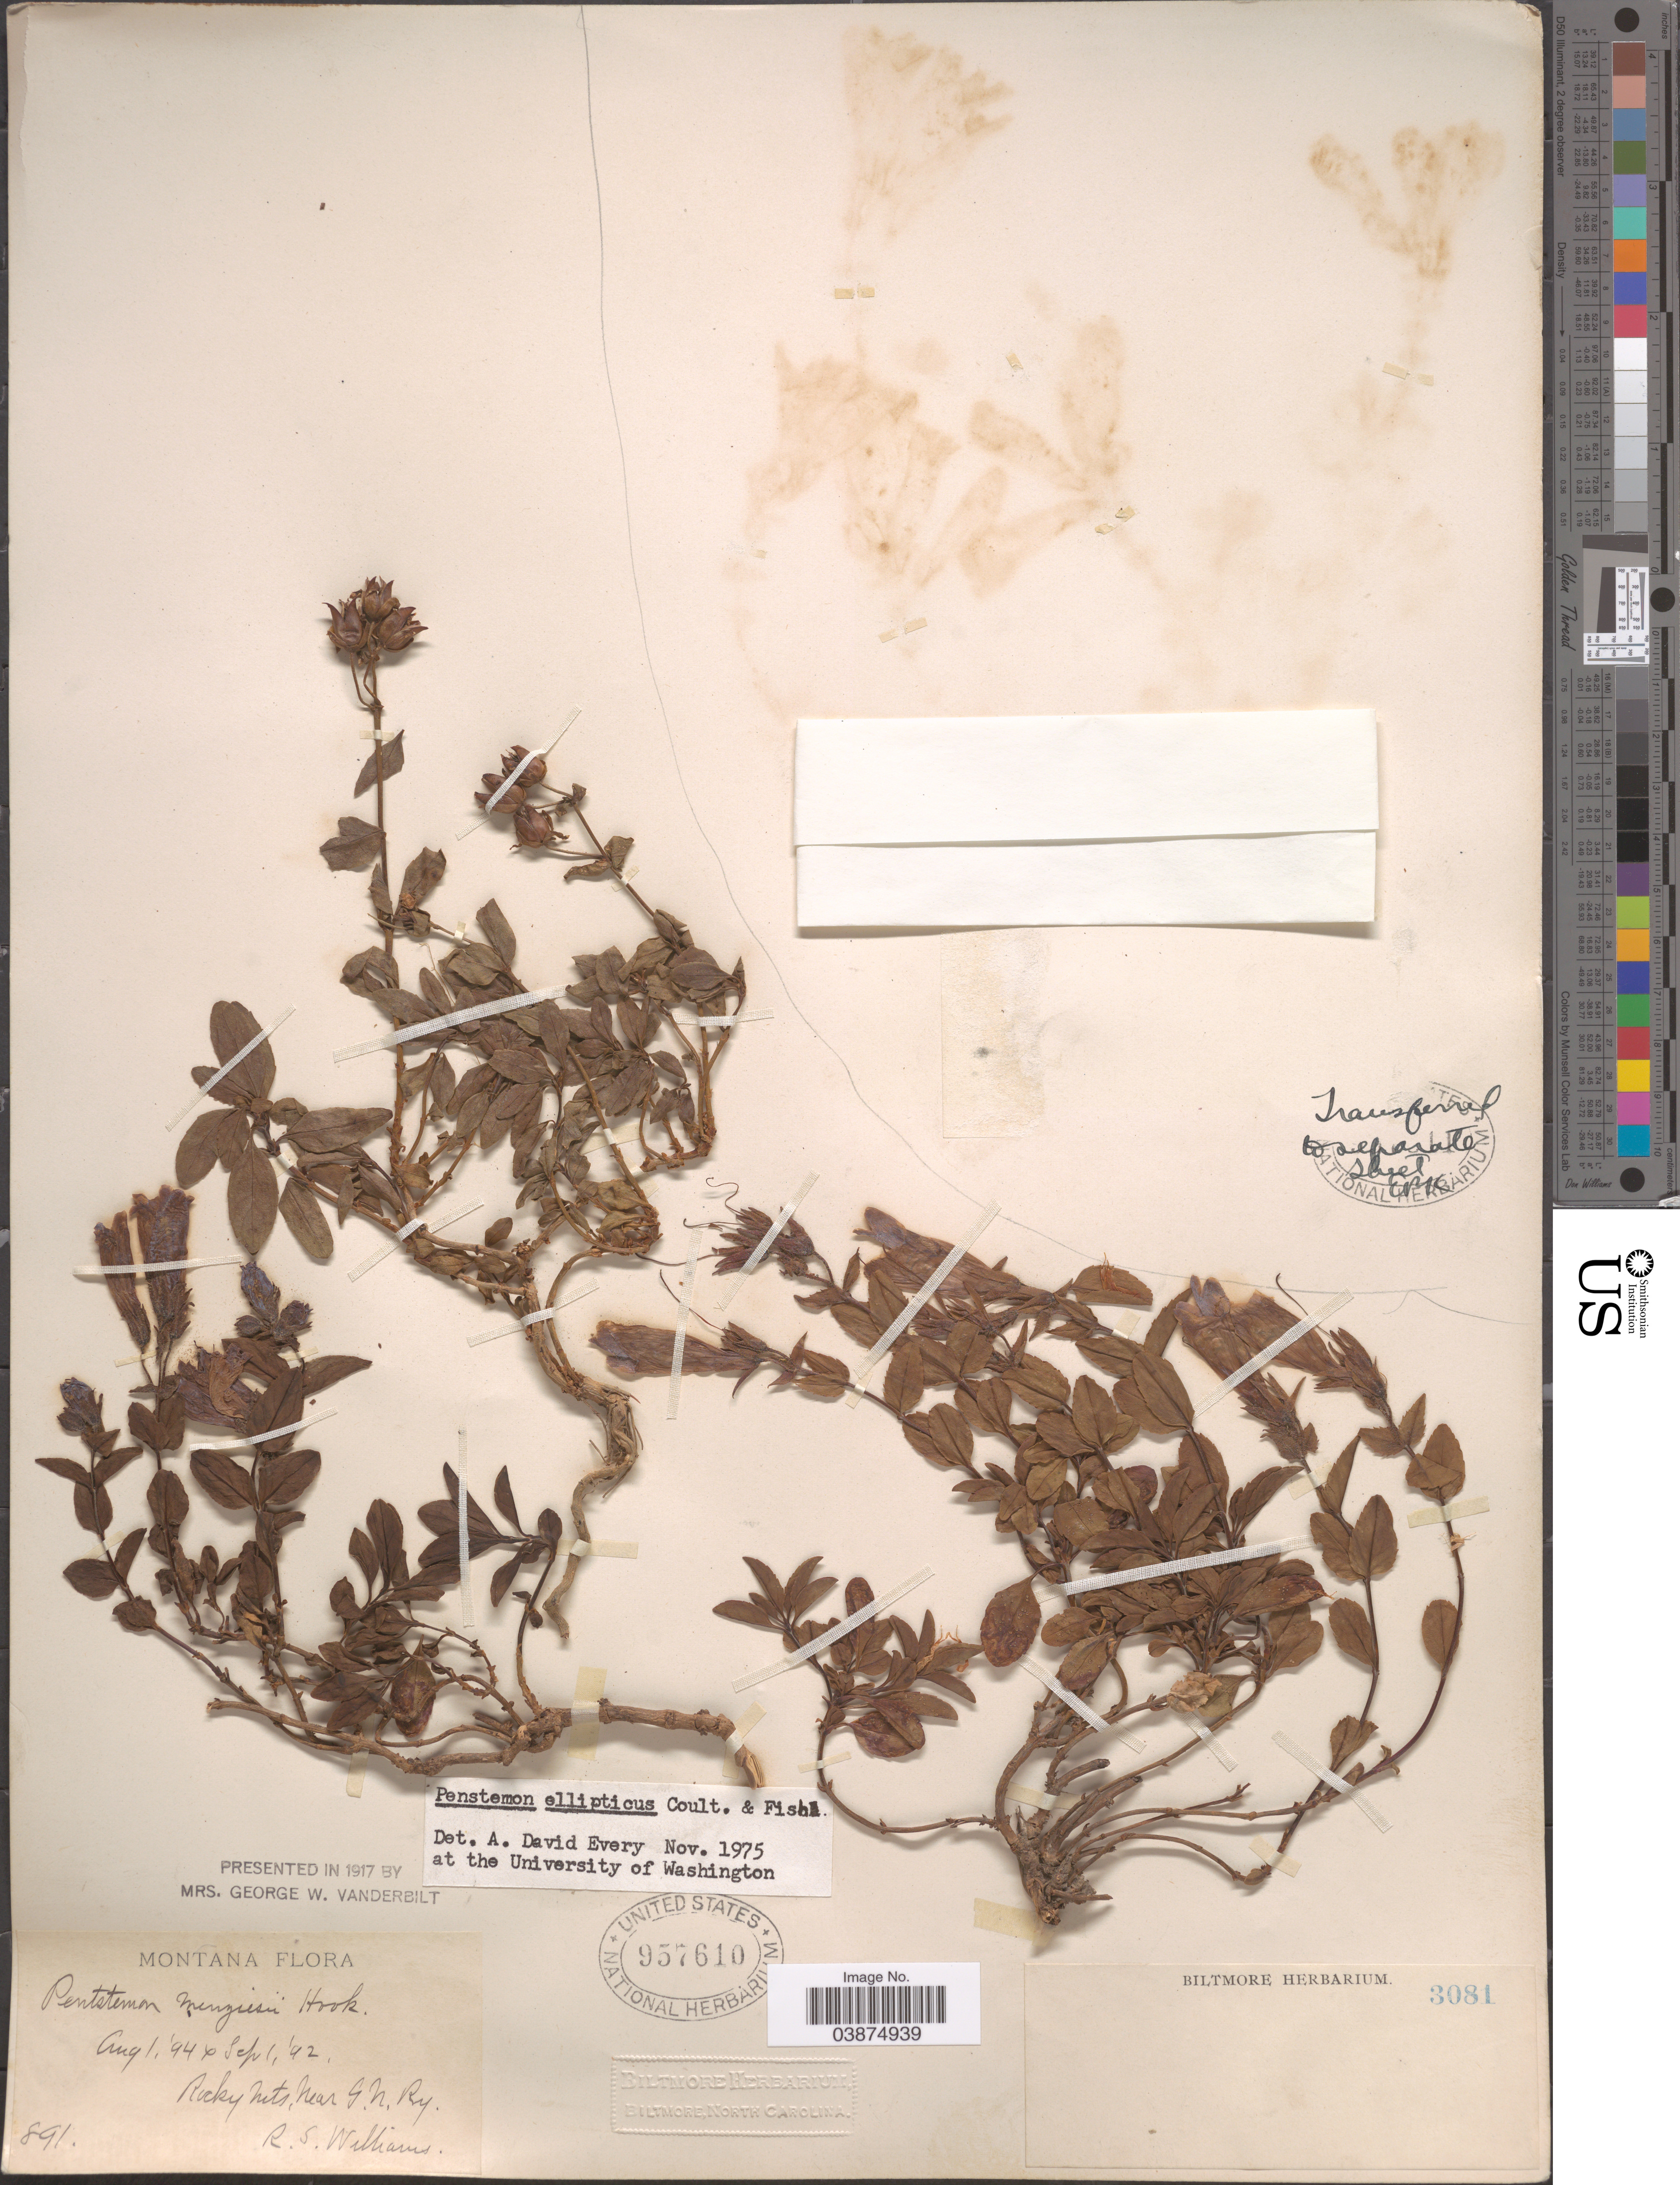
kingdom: Plantae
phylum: Tracheophyta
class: Magnoliopsida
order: Lamiales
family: Plantaginaceae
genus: Penstemon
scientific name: Penstemon ellipticus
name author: Greene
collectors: R. S. Williams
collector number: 891/3081 ?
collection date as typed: Transcribed d/m/y: 1/9/92 to 1/8/94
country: United States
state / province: Montana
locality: Rocky Mts, near G.N.Ry. [Great Northern Railway]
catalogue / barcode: US 957610